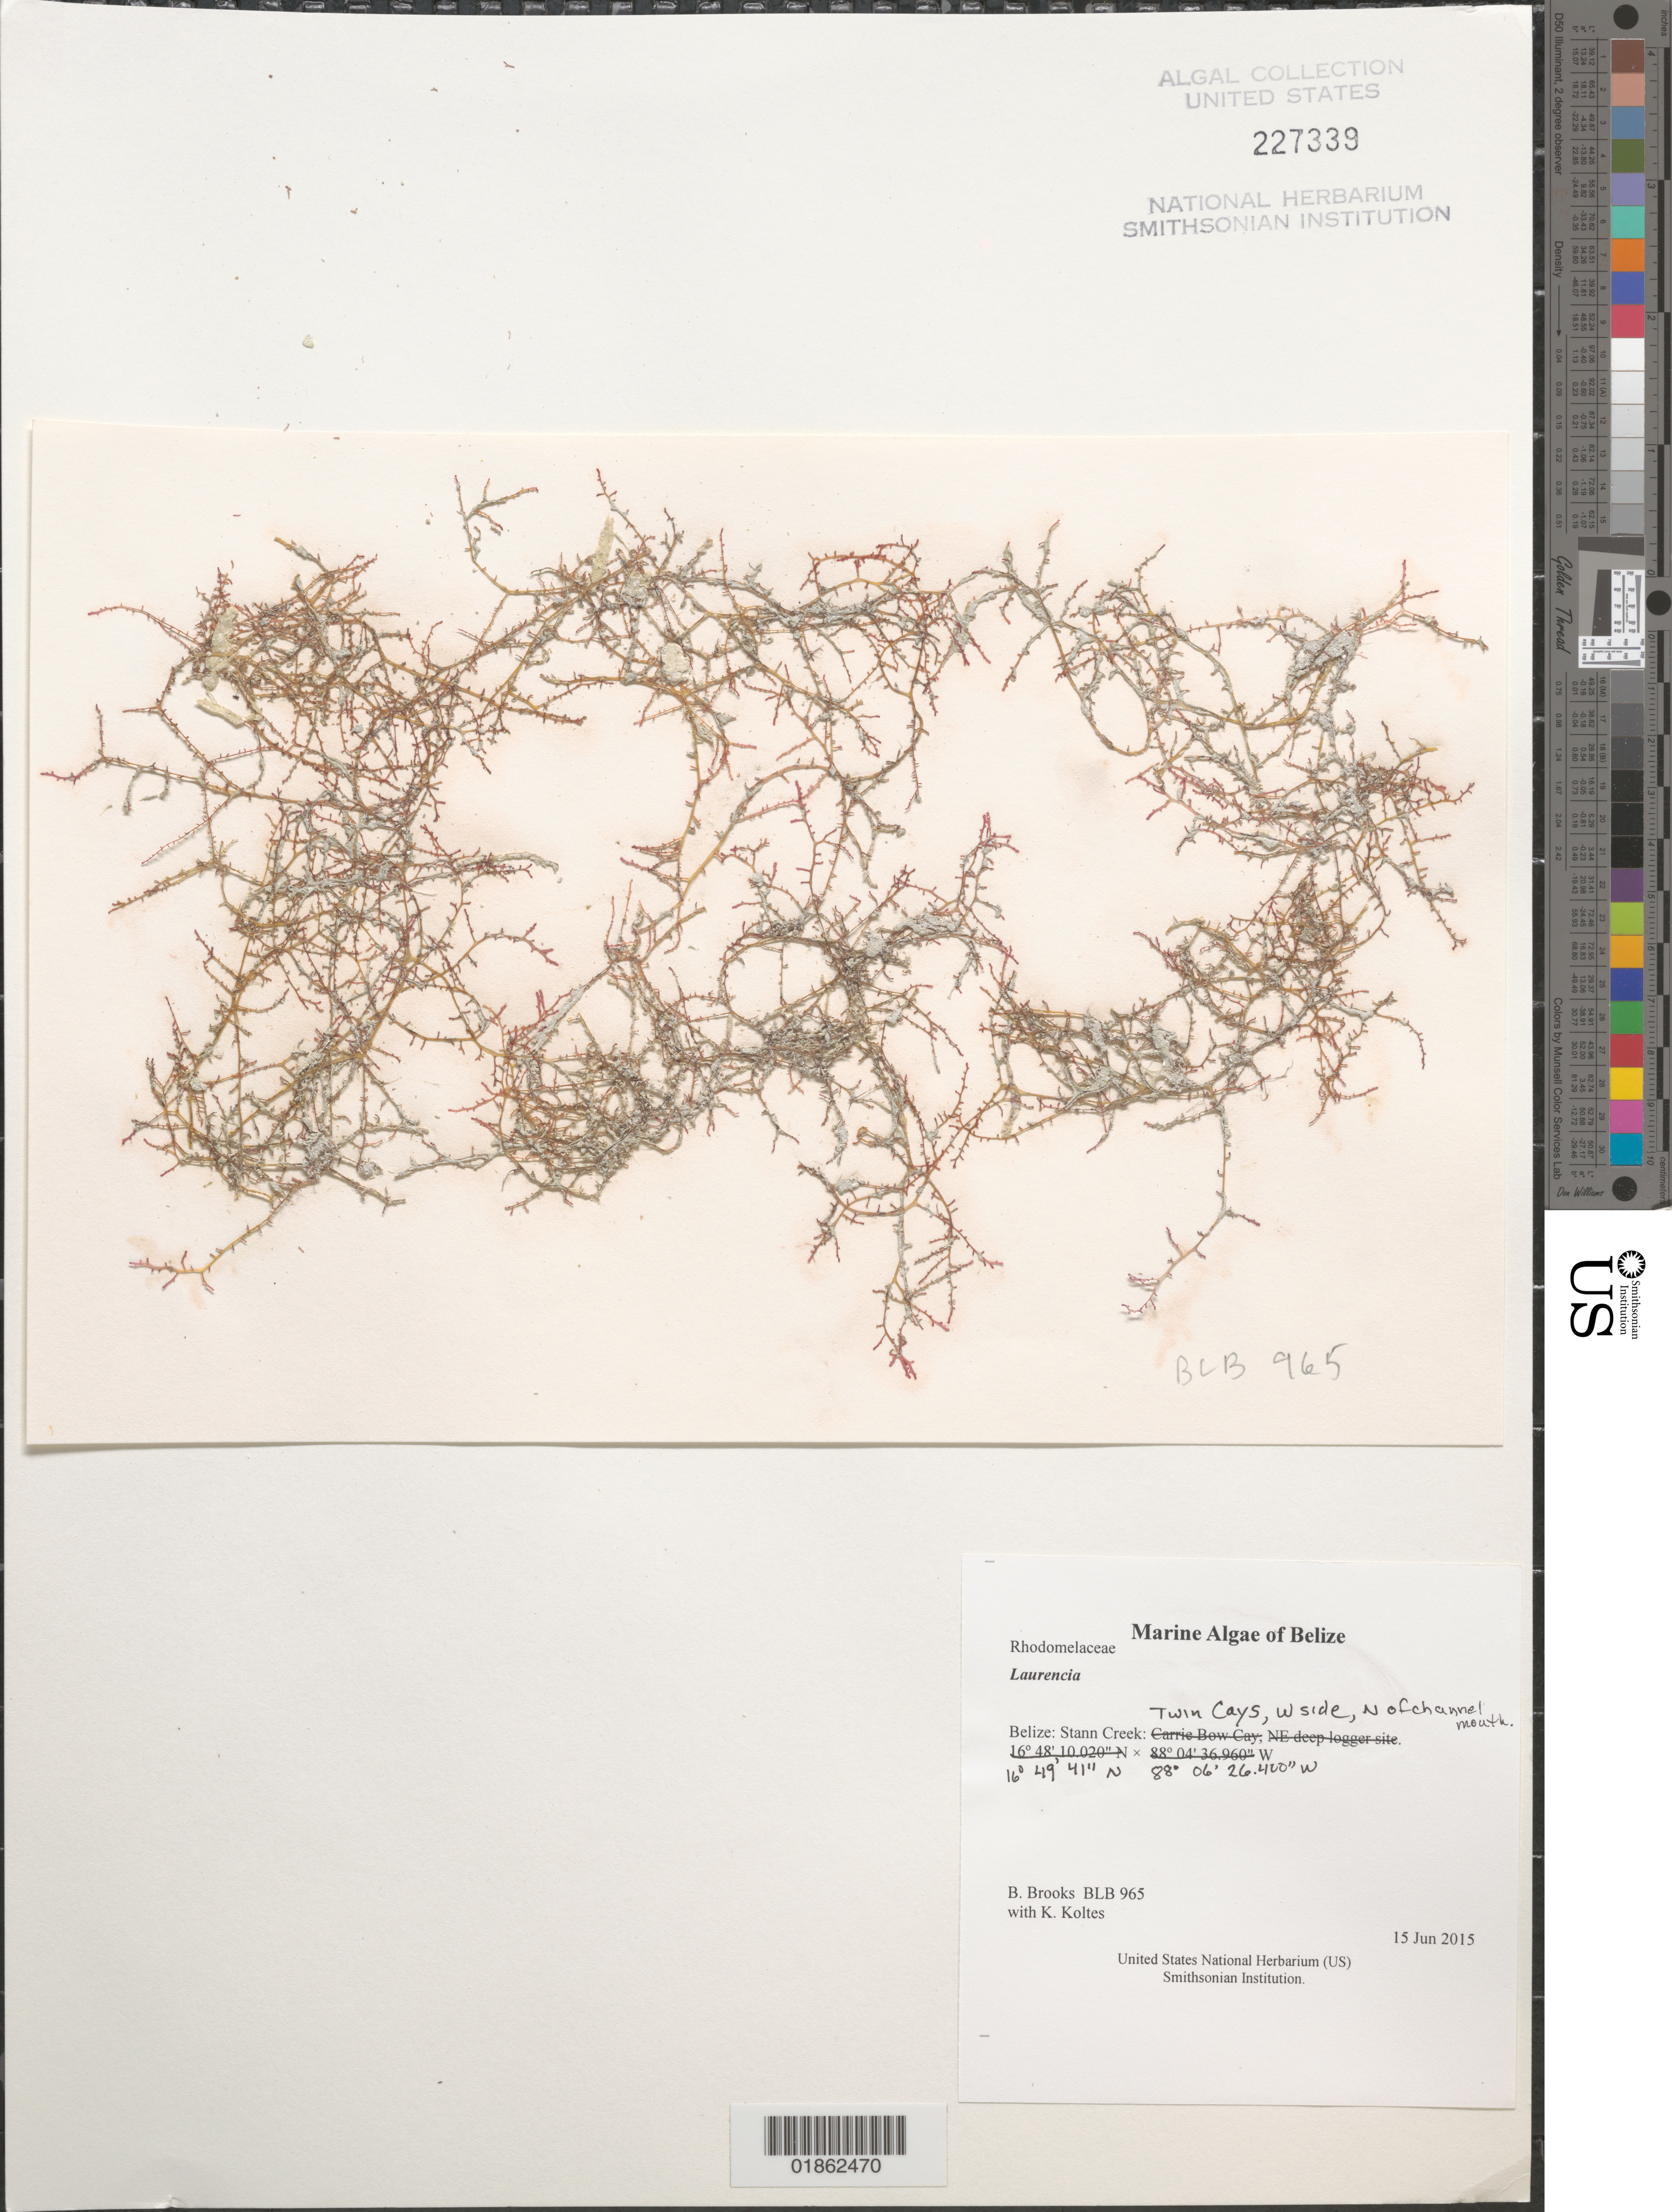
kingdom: Plantae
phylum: Rhodophyta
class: Florideophyceae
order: Ceramiales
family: Rhodomelaceae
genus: Laurencia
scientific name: Laurencia sp.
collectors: B. Brooks & K. Koltes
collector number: BLB 965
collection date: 2015-06-15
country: Belize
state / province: Stann Creek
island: Carrie Bow Cay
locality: Carrie Bow Cay, NE deep logger site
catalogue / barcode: US 227339